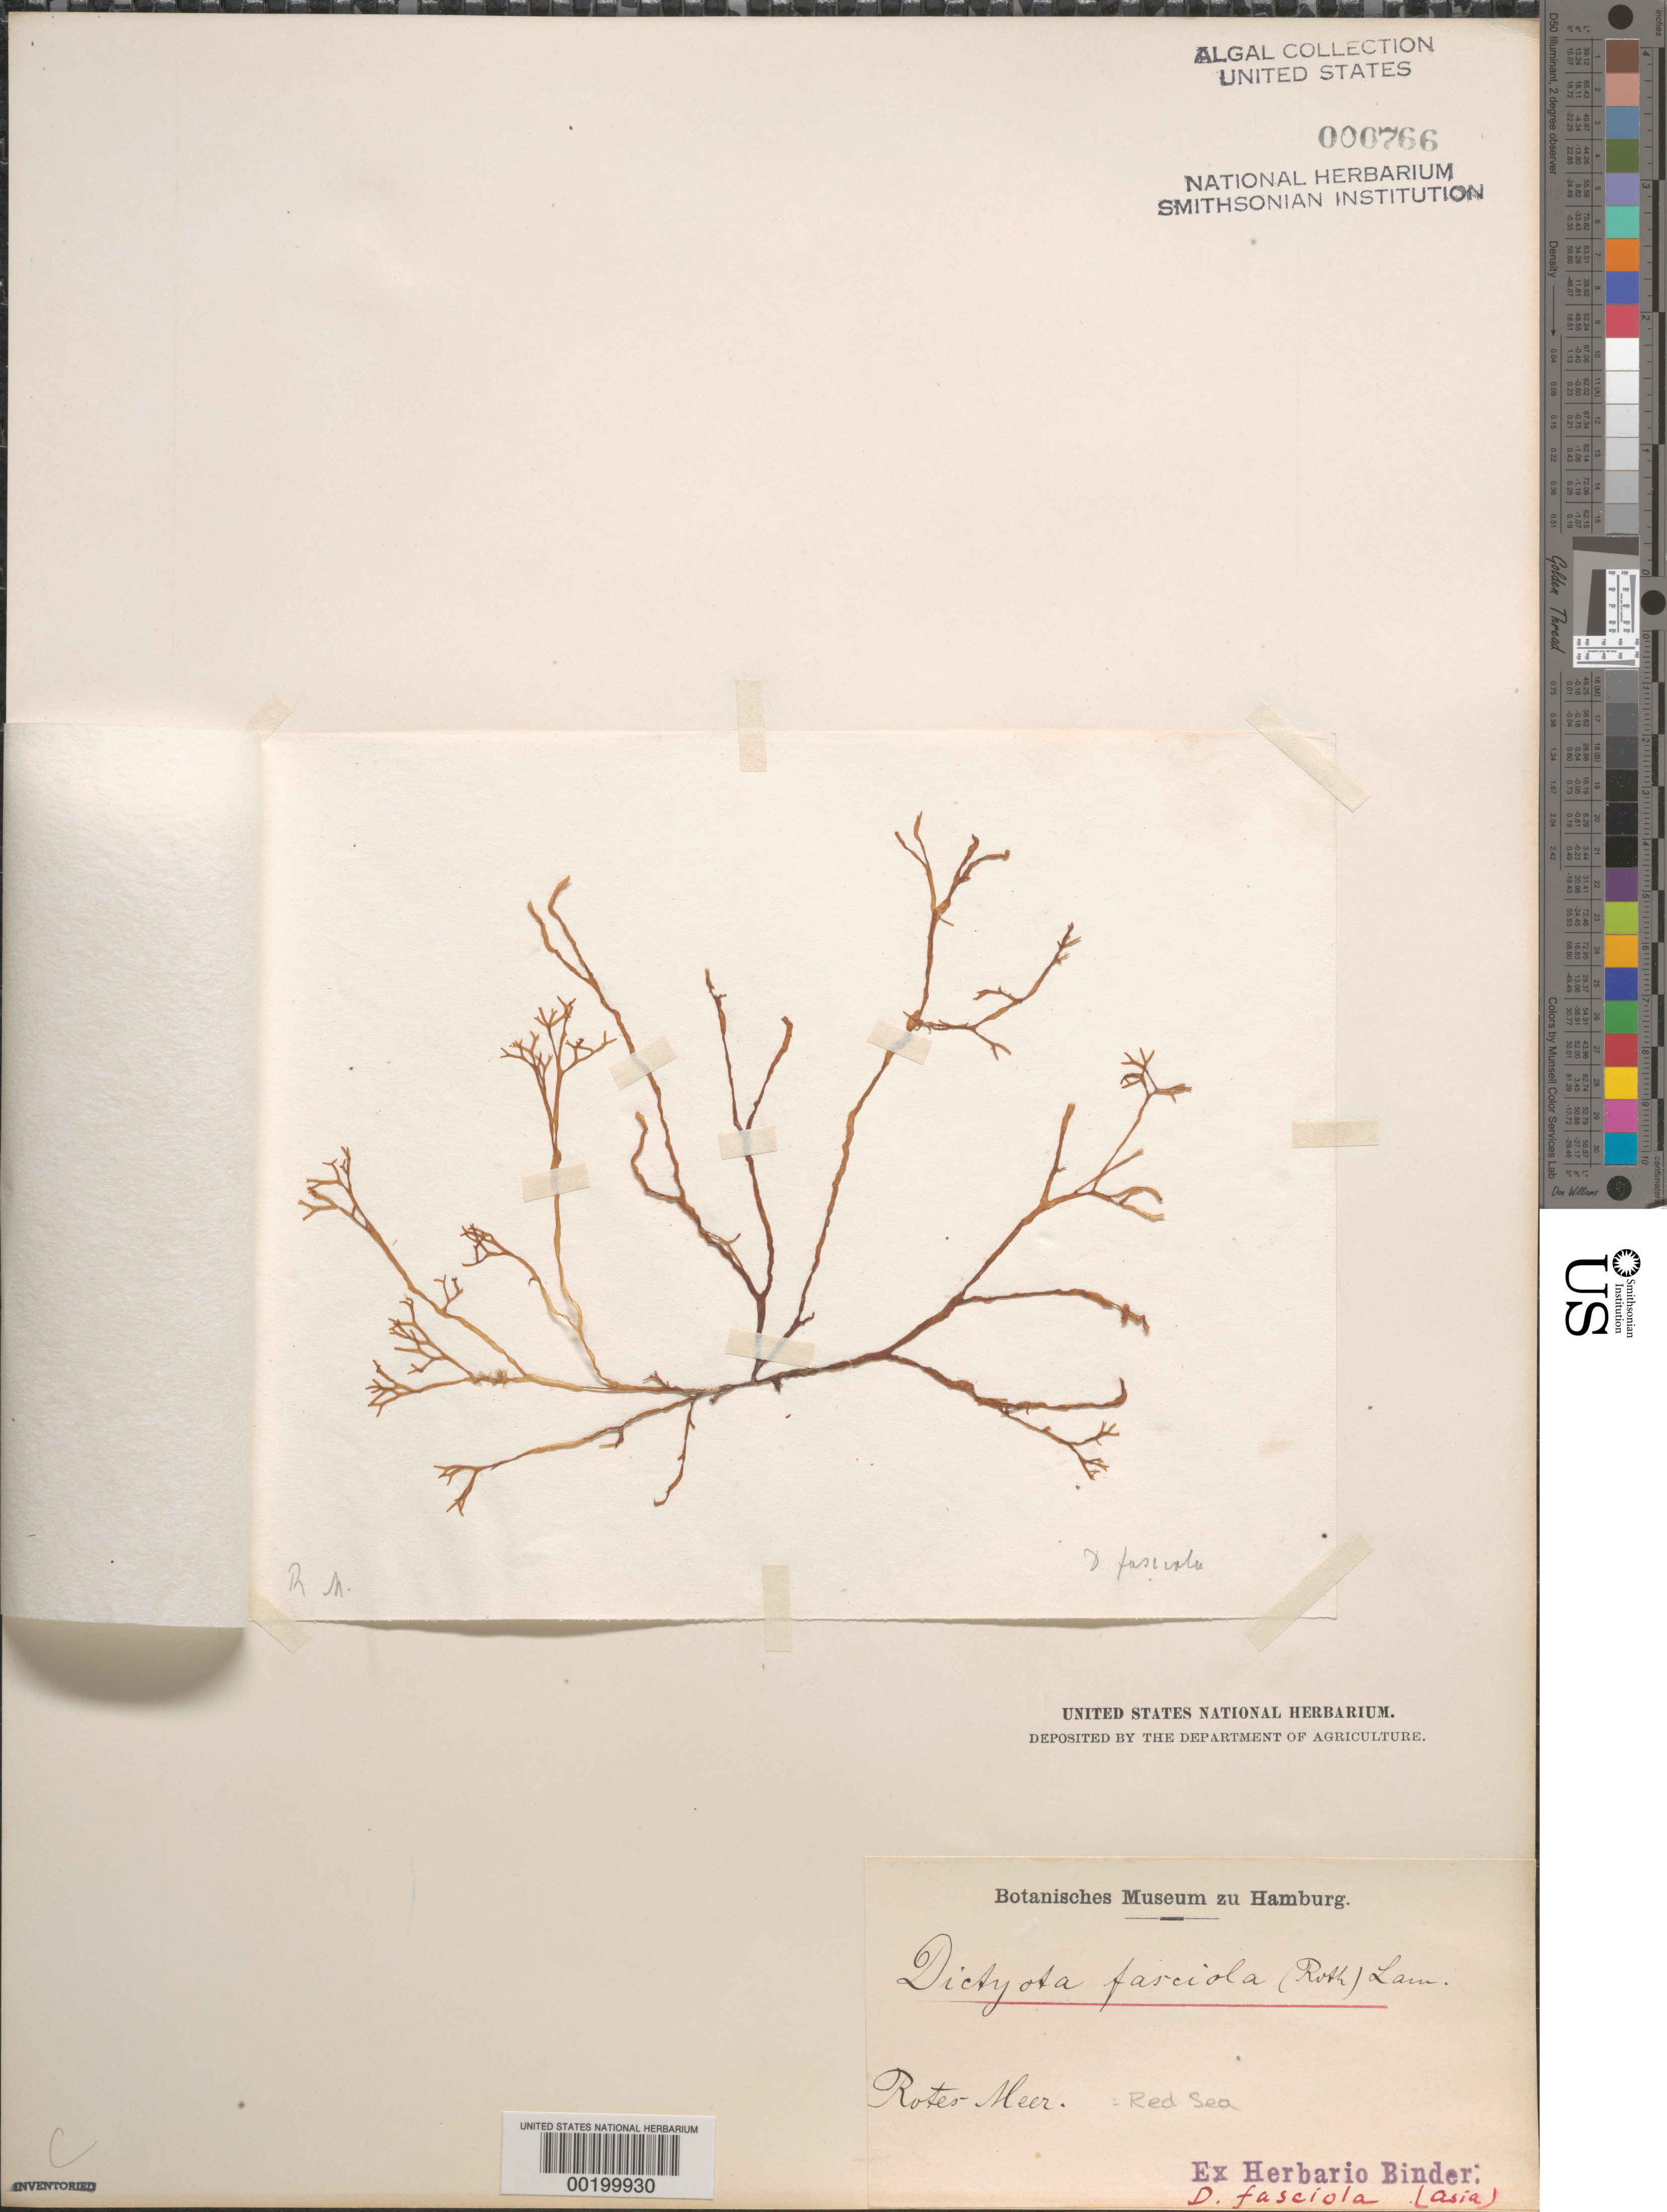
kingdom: Chromista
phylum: Ochrophyta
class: Phaeophyceae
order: Dictyotales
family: Dictyotaceae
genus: Dictyota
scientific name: Dictyota fasciola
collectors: F. Binder (herbarium)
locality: Red Sea (Rotes Meer)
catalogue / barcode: US 766